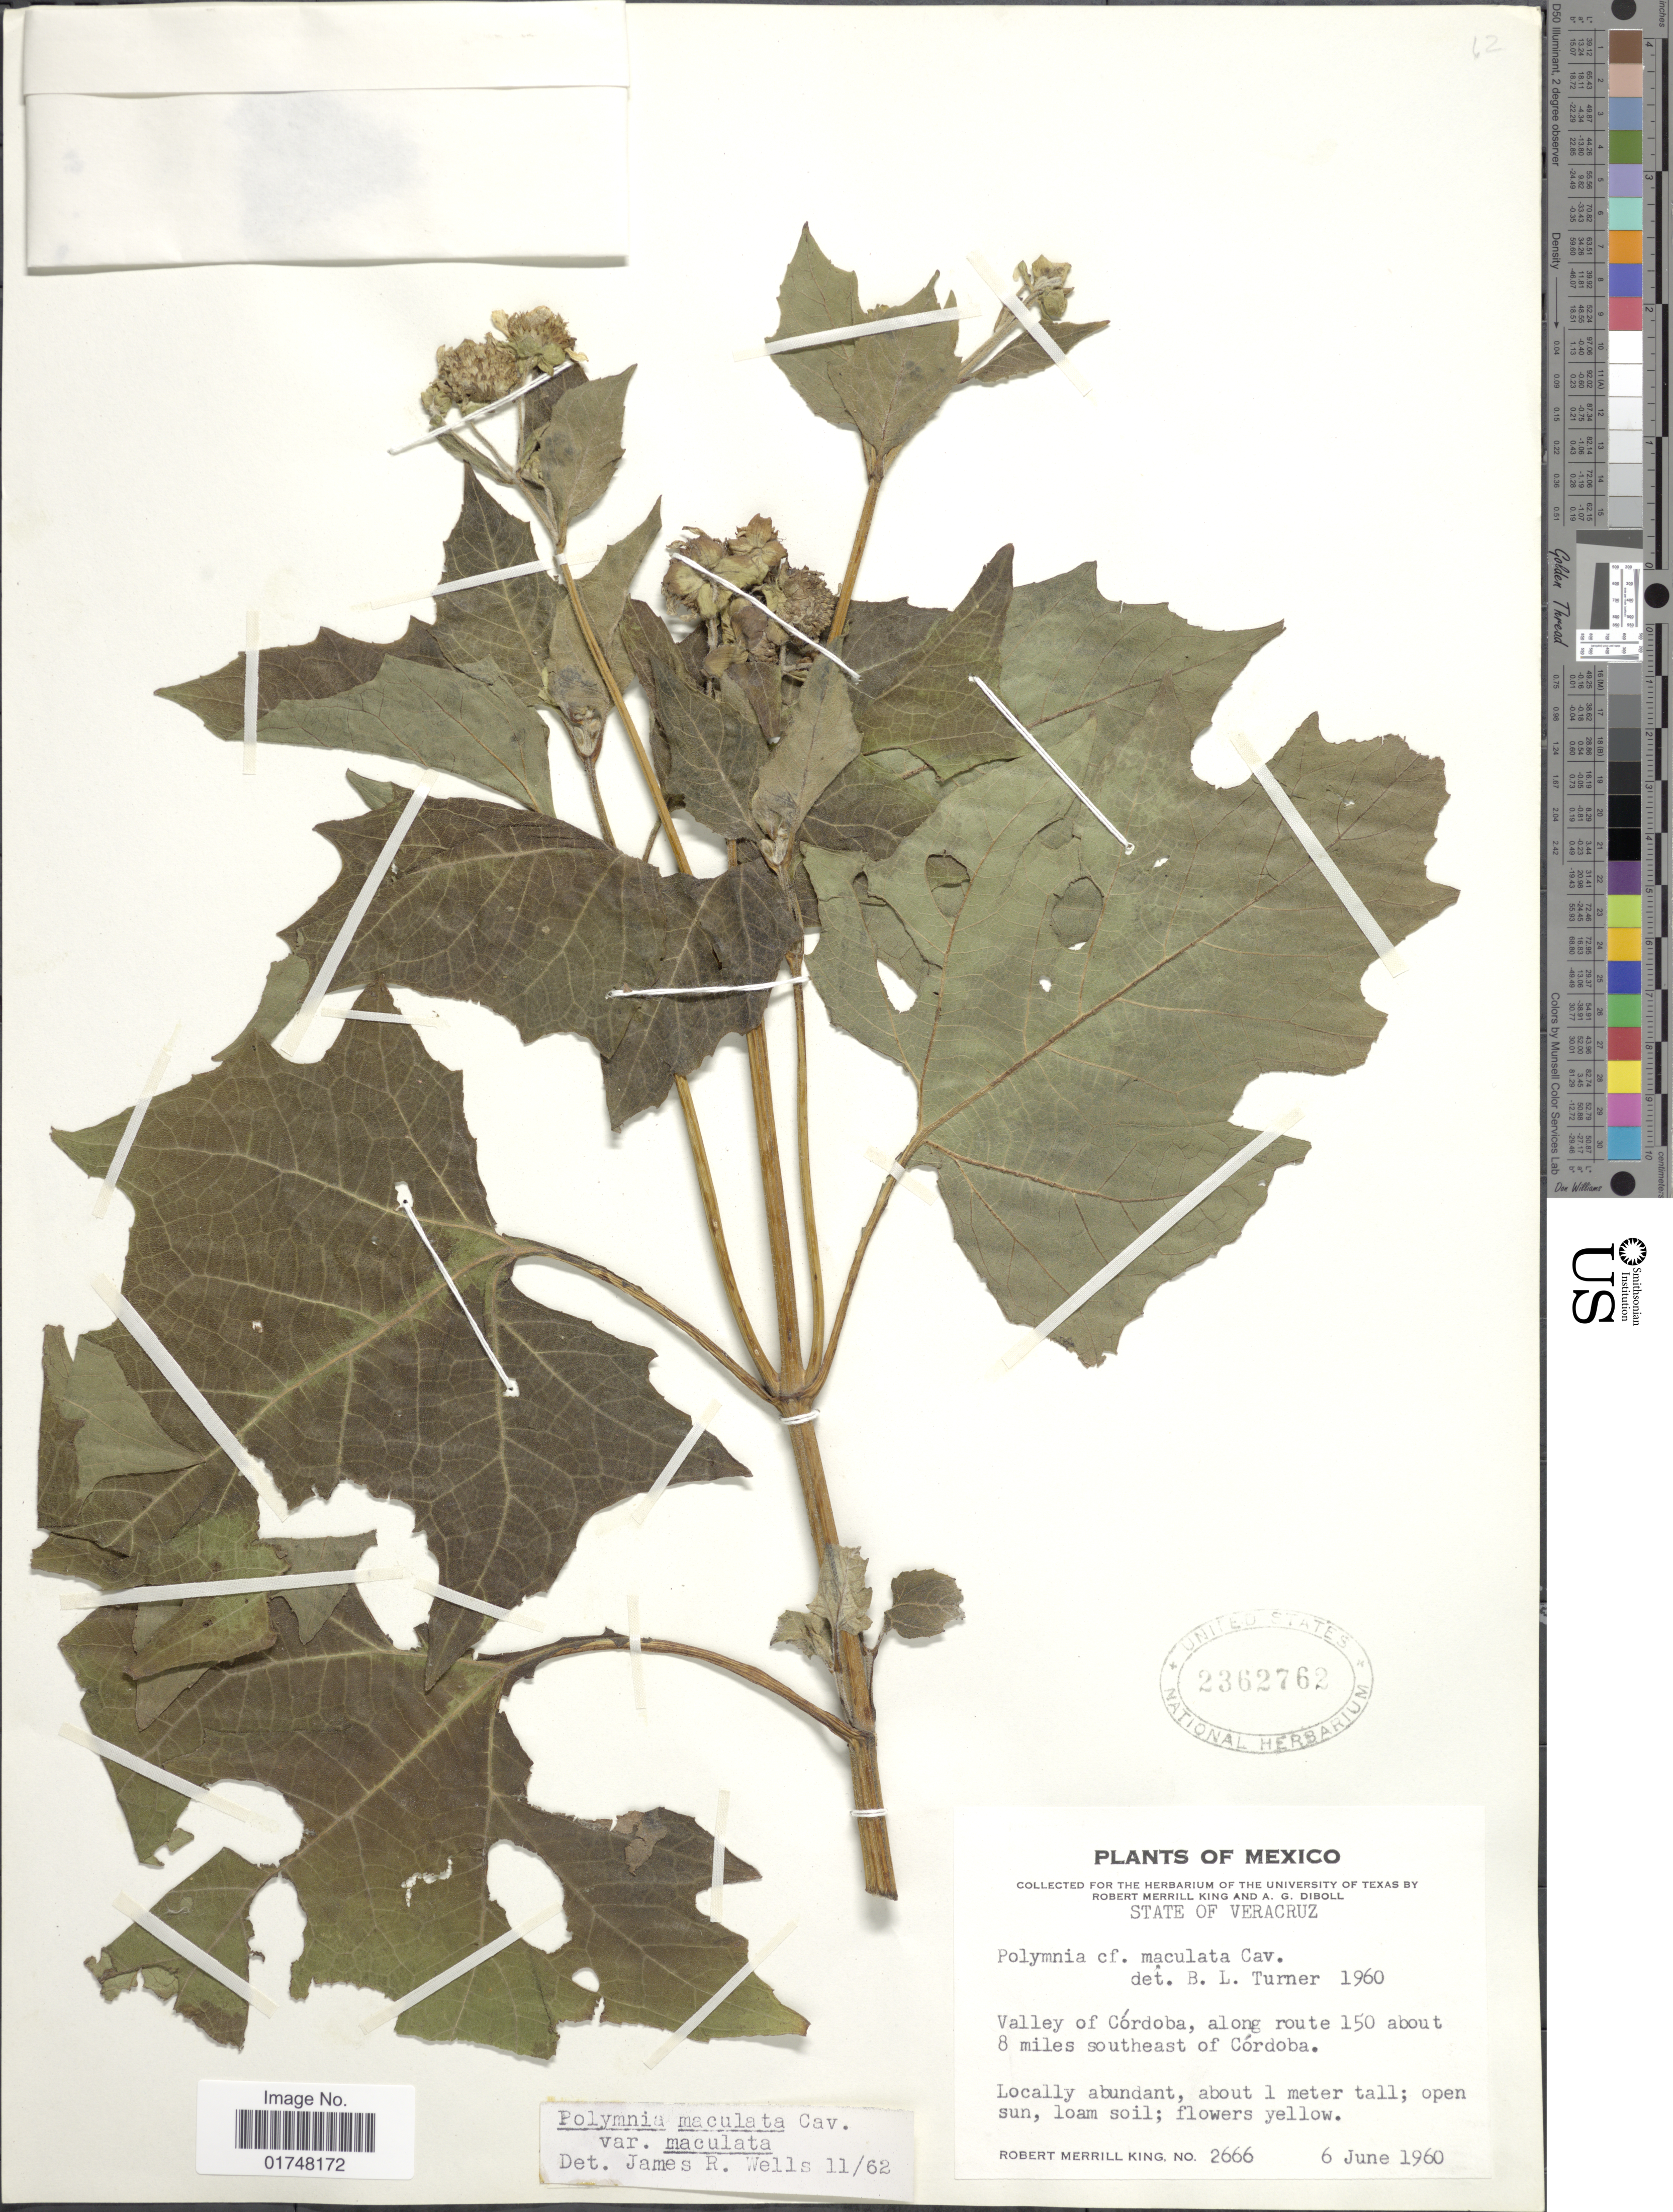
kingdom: Plantae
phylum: Tracheophyta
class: Magnoliopsida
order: Asterales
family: Asteraceae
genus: Smallanthus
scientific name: Smallanthus maculatus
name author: (Cav.) H. Rob.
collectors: R. M. King & A. Diboll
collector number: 2666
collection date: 1960-06-06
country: Mexico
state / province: Veracruz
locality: Valley of Cordoba, along route 150 about 8 miles southeast of Cordoba. Veracruz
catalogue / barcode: US 2362762